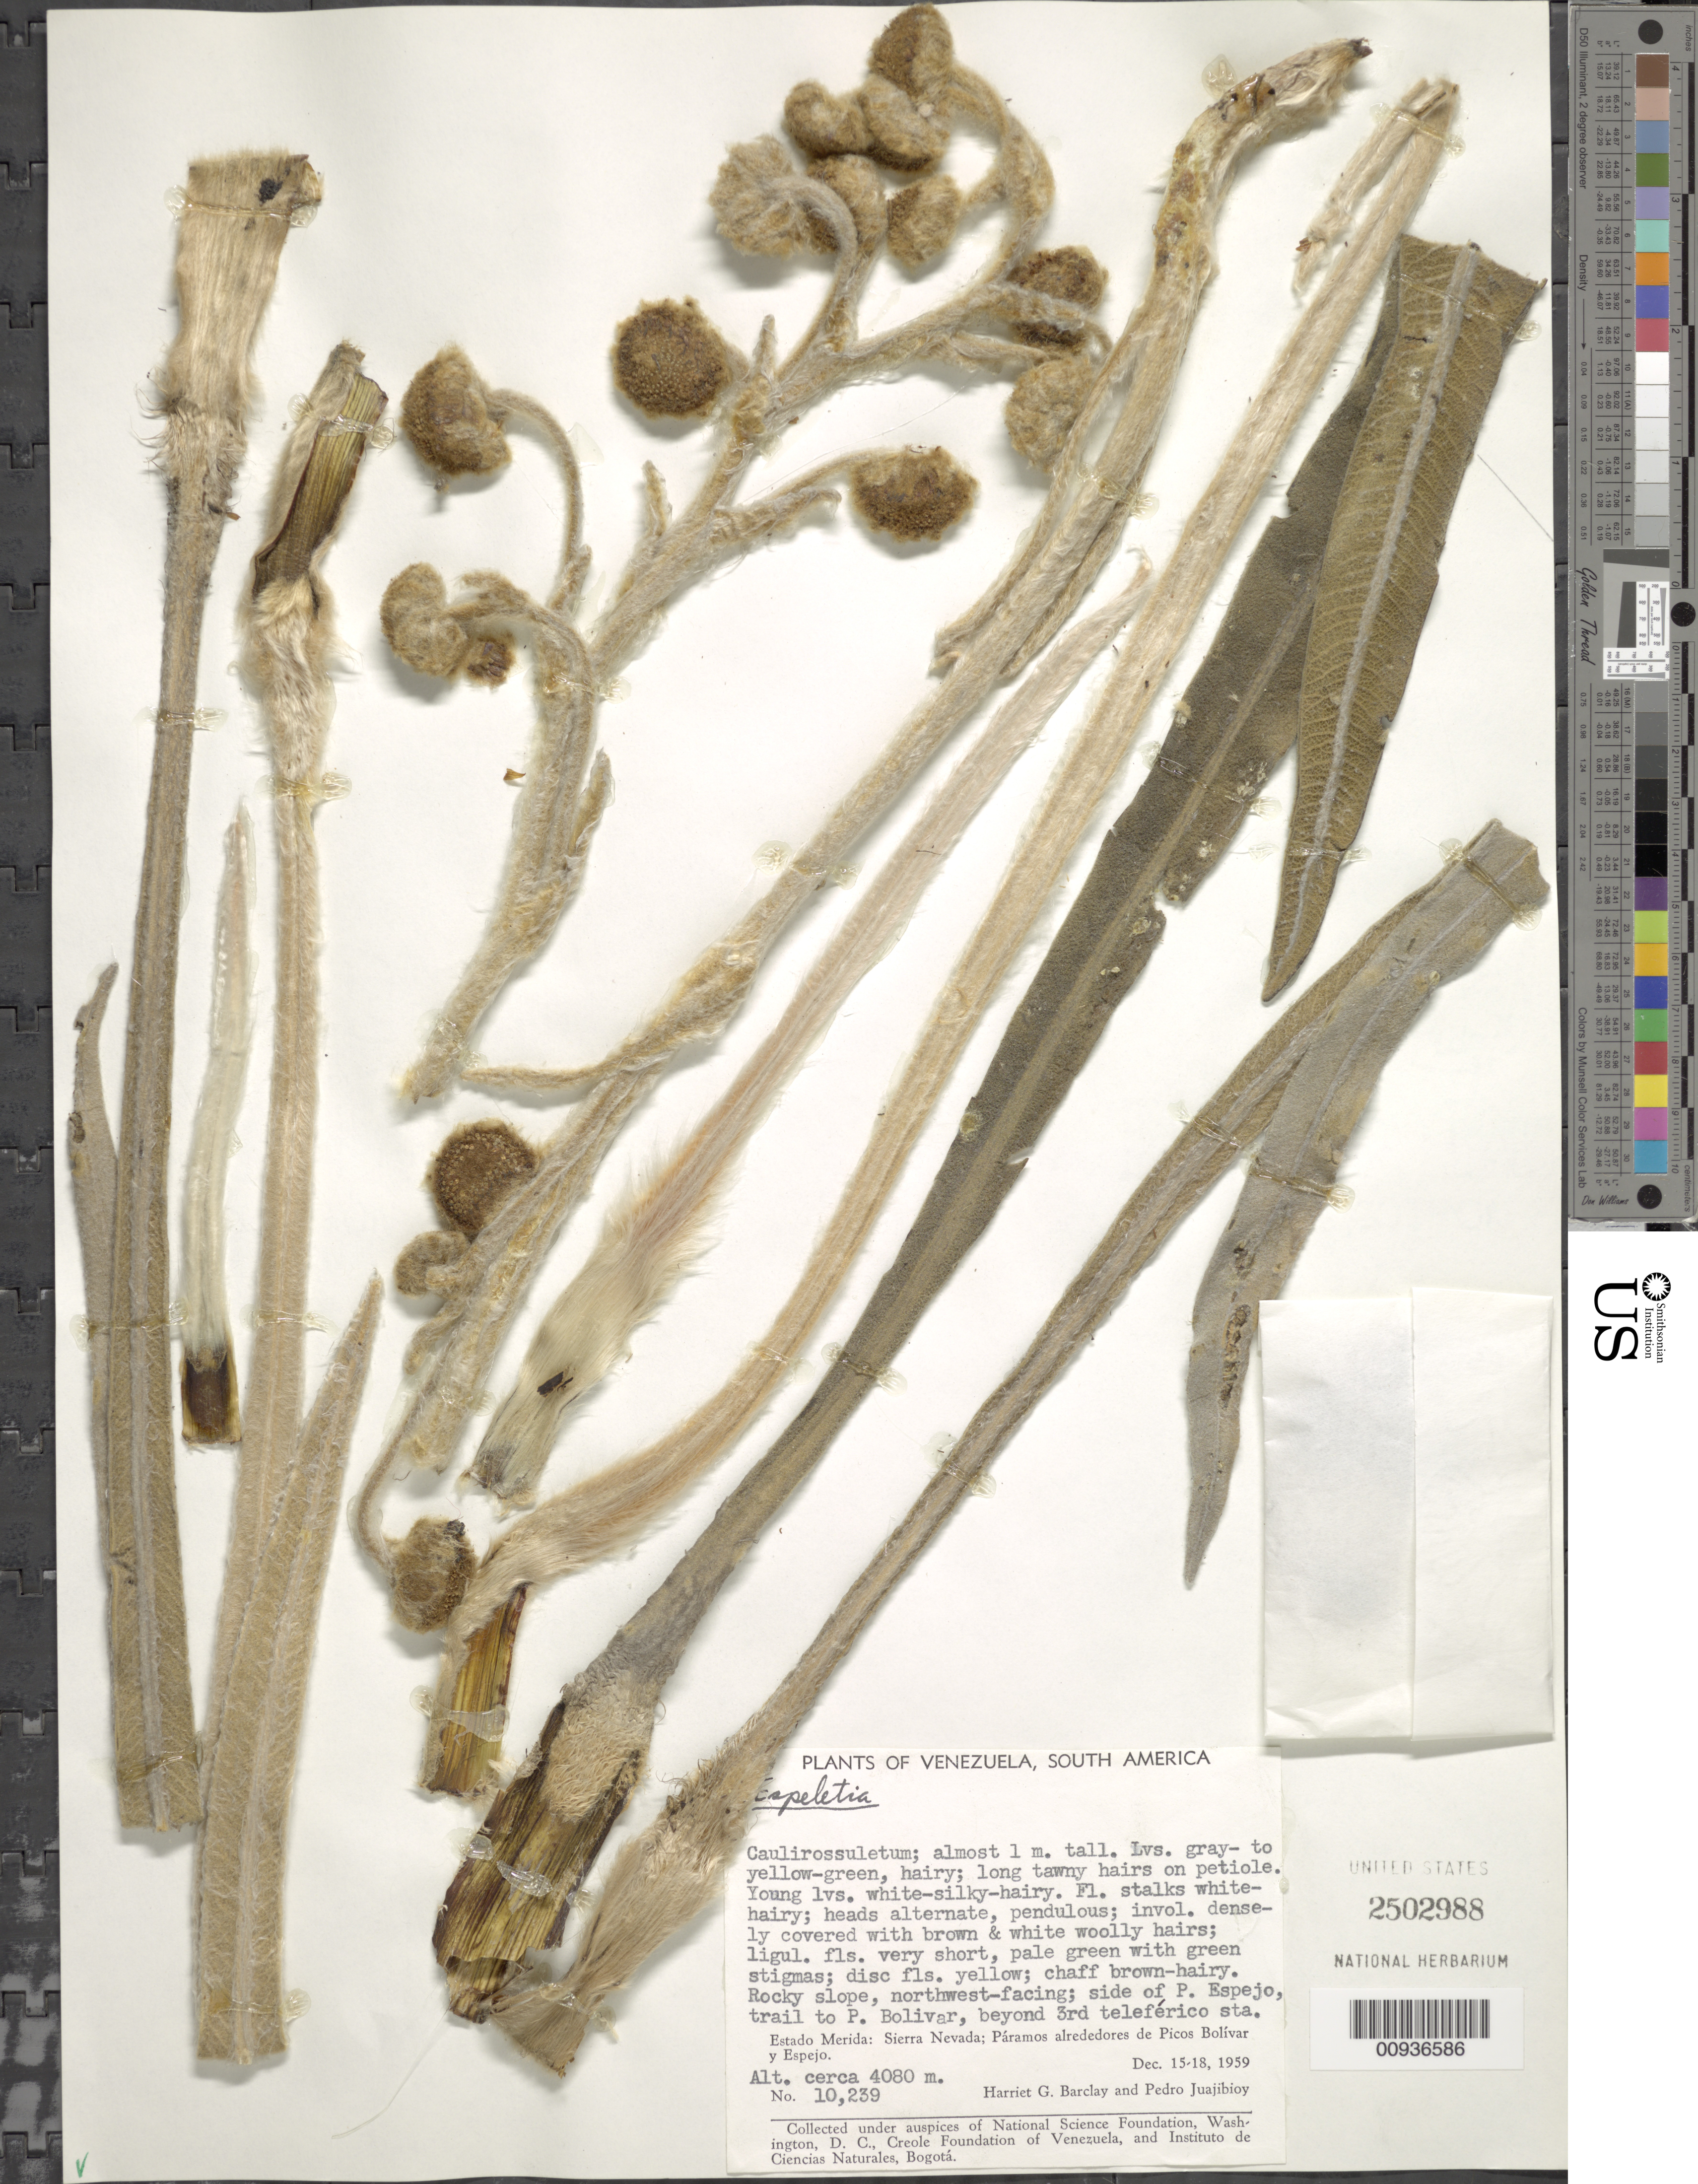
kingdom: Plantae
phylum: Tracheophyta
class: Magnoliopsida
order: Asterales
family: Asteraceae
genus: Coespeletia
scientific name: Coespeletia spicata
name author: (Sch. Bip. ex Wedd.) Cuatrec.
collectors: H. G. Barclay & P. Juajibioy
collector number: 10239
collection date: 1959-12-15/1959-12-18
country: Venezuela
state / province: Mérida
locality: Sierra Nevada; Páramos alrededores de Picos Bolívar y Espejo.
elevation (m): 4080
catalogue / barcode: US 2502988